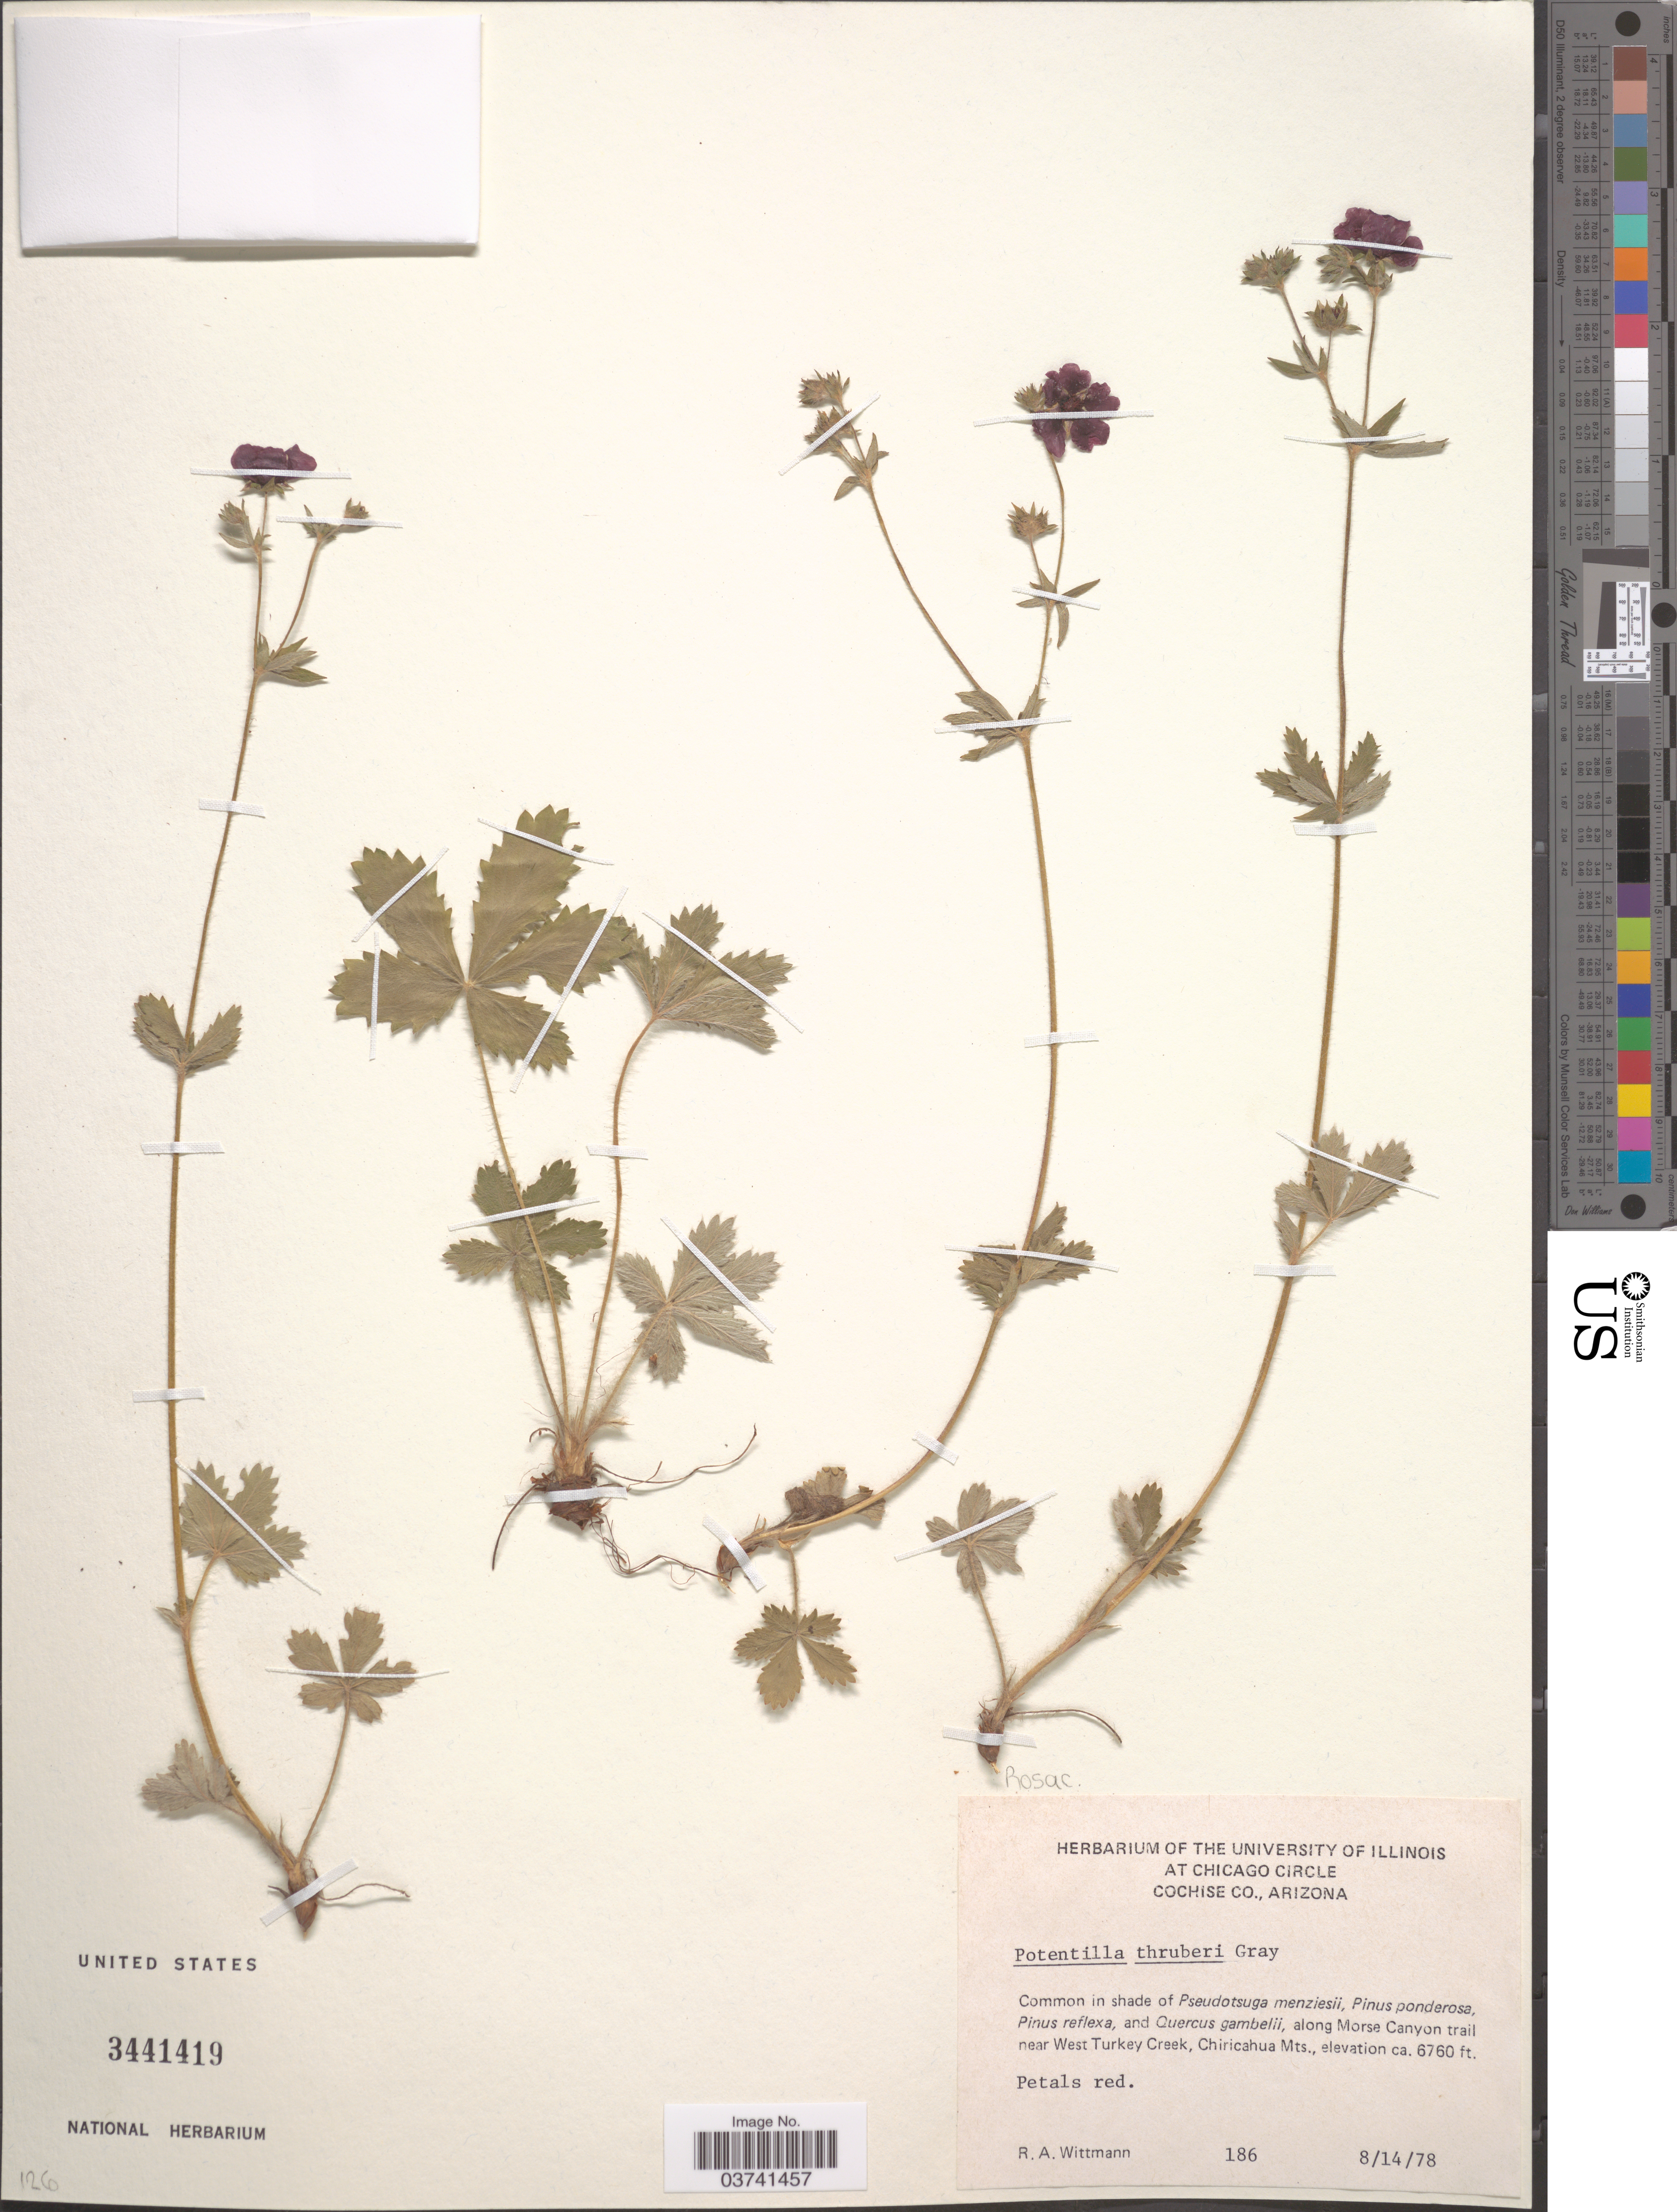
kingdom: Plantae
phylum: Tracheophyta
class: Magnoliopsida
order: Rosales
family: Rosaceae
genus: Potentilla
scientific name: Potentilla thurberi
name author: A. Gray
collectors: R. Wittmann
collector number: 186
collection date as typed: Transcribed d/m/y: 14/8/78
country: United States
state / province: Arizona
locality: At Chicago Circle. Cochise Co. Along Morse Canyon trail near West Turkey Creek, Chiricahua Mts.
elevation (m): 2060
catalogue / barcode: US 3441419